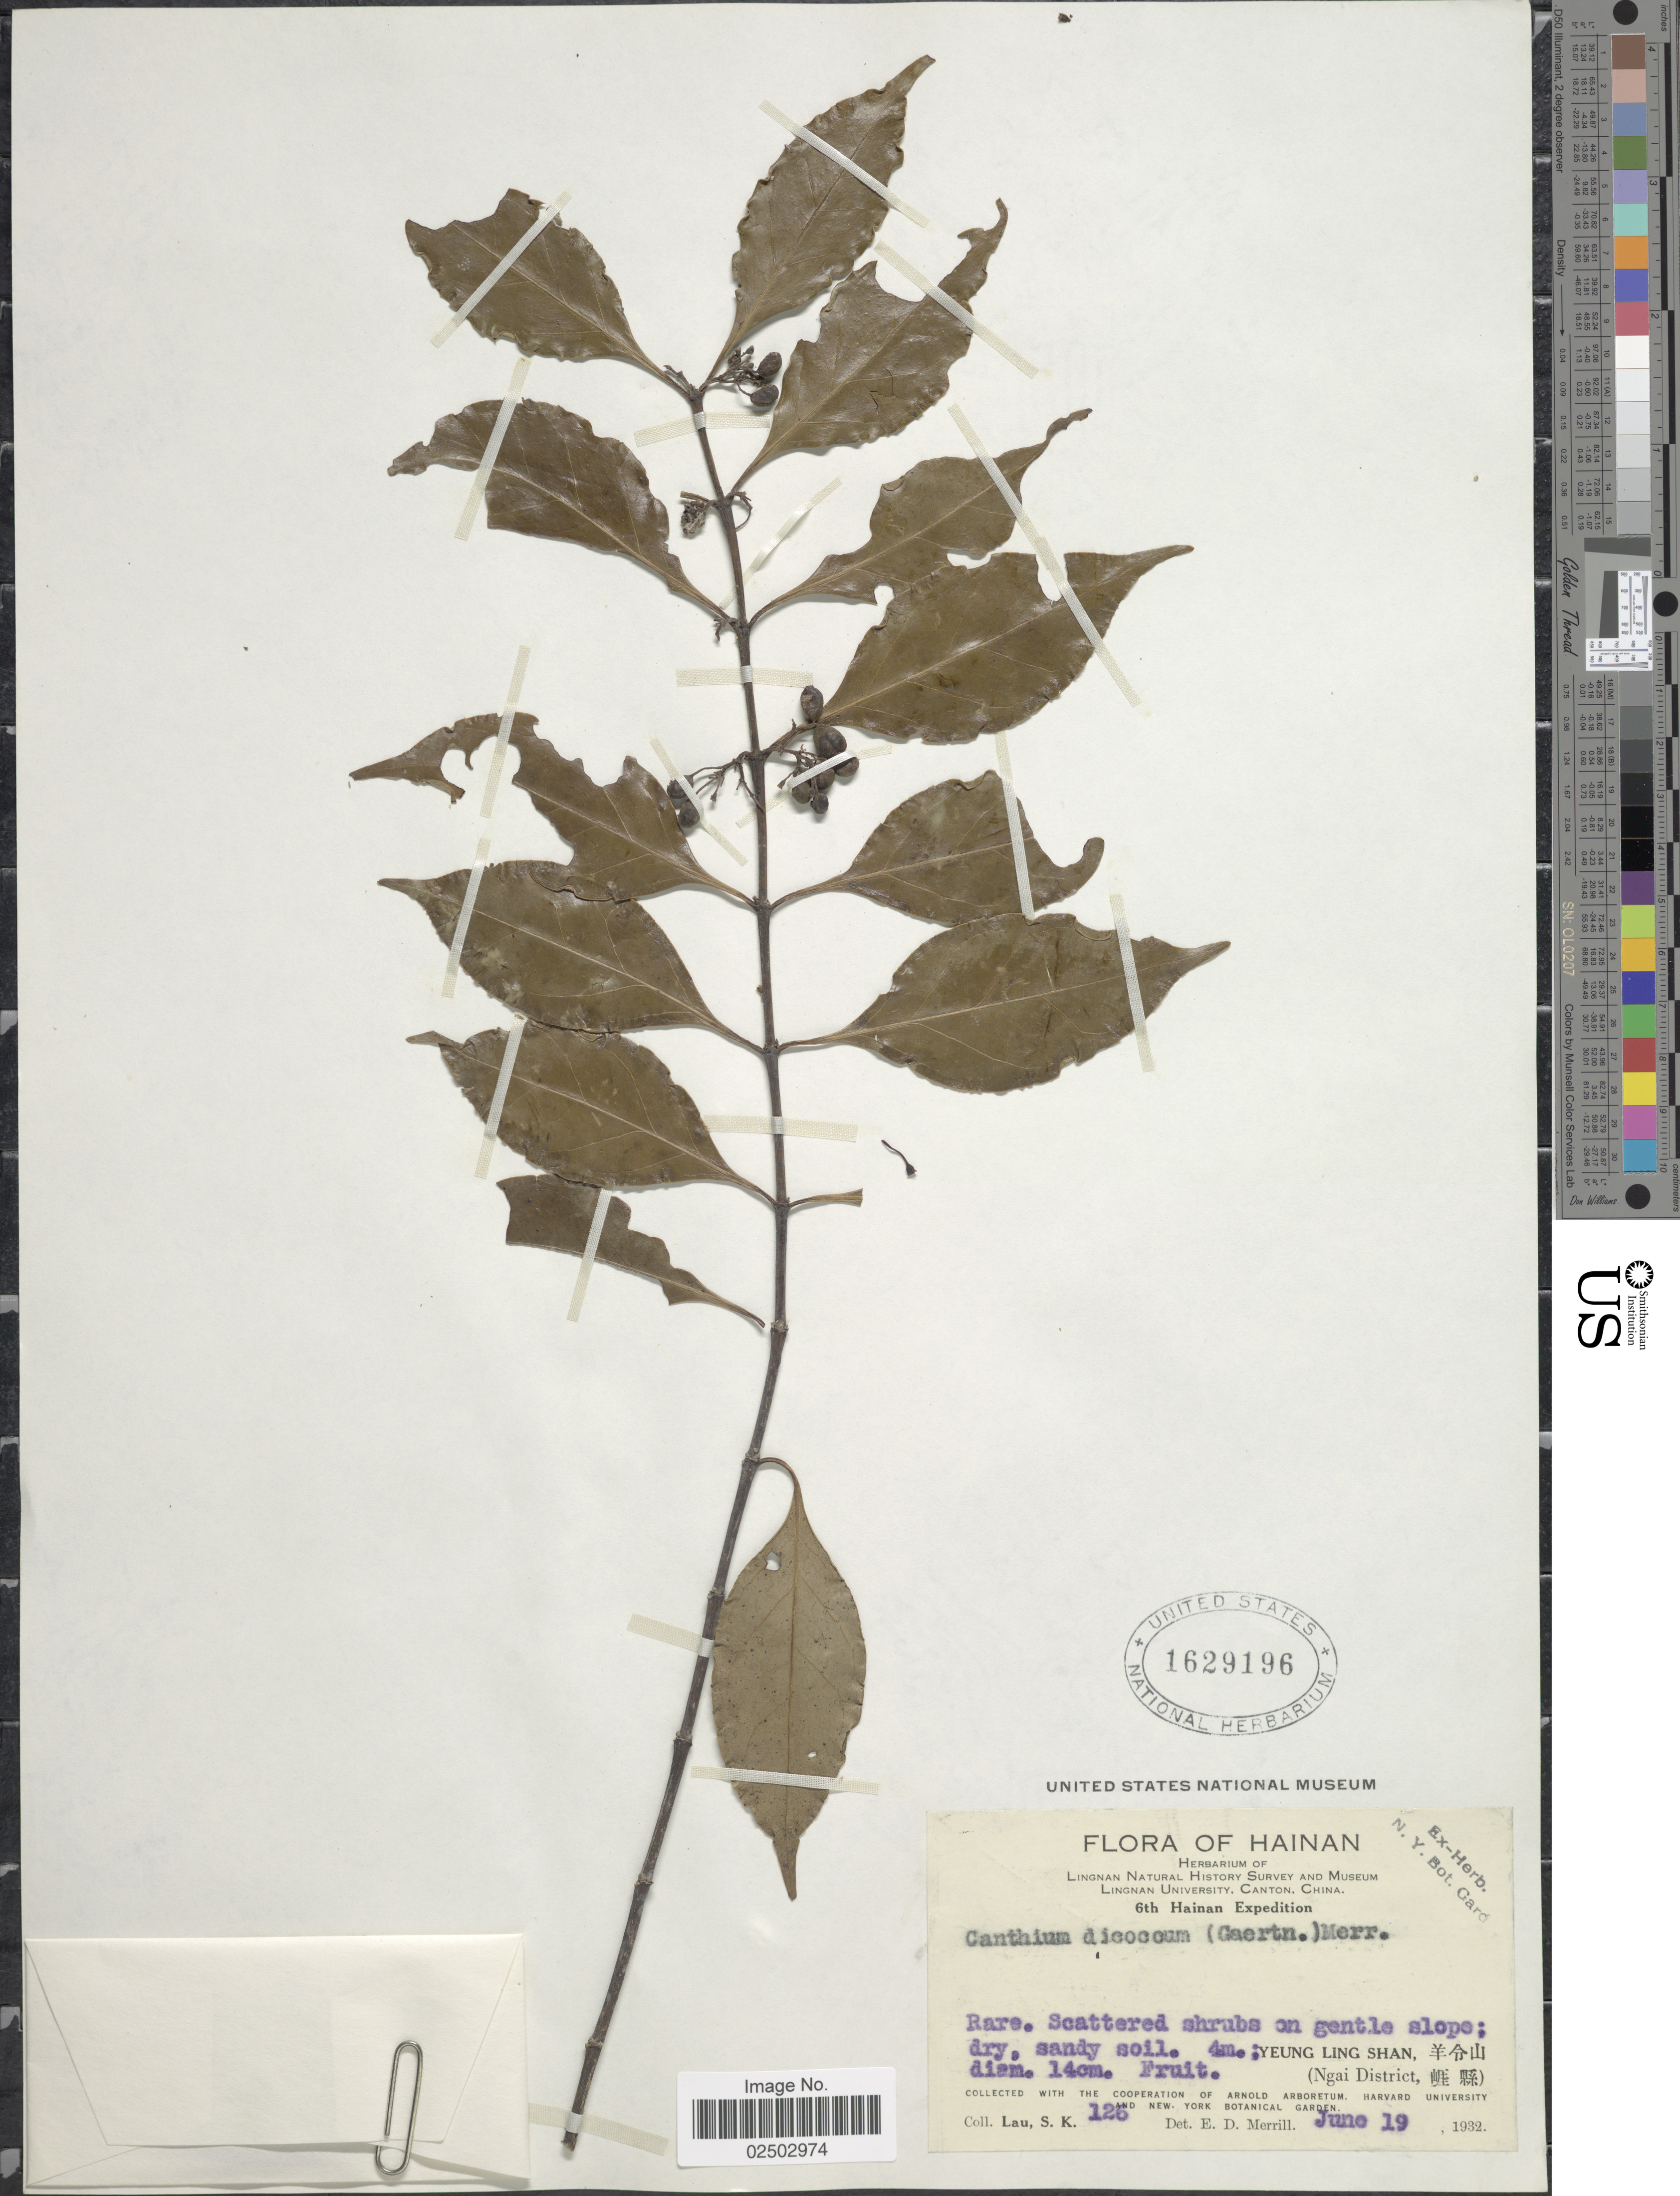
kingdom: Plantae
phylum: Tracheophyta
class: Magnoliopsida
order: Gentianales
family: Rubiaceae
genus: Canthium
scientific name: Canthium dicoccum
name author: (Gaertn.) Merr.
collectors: S. K. Lau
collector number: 126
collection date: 1932-06-19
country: China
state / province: Hainan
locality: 4 m.; Yeung Ling Shan (Ngai District)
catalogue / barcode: US 1629196